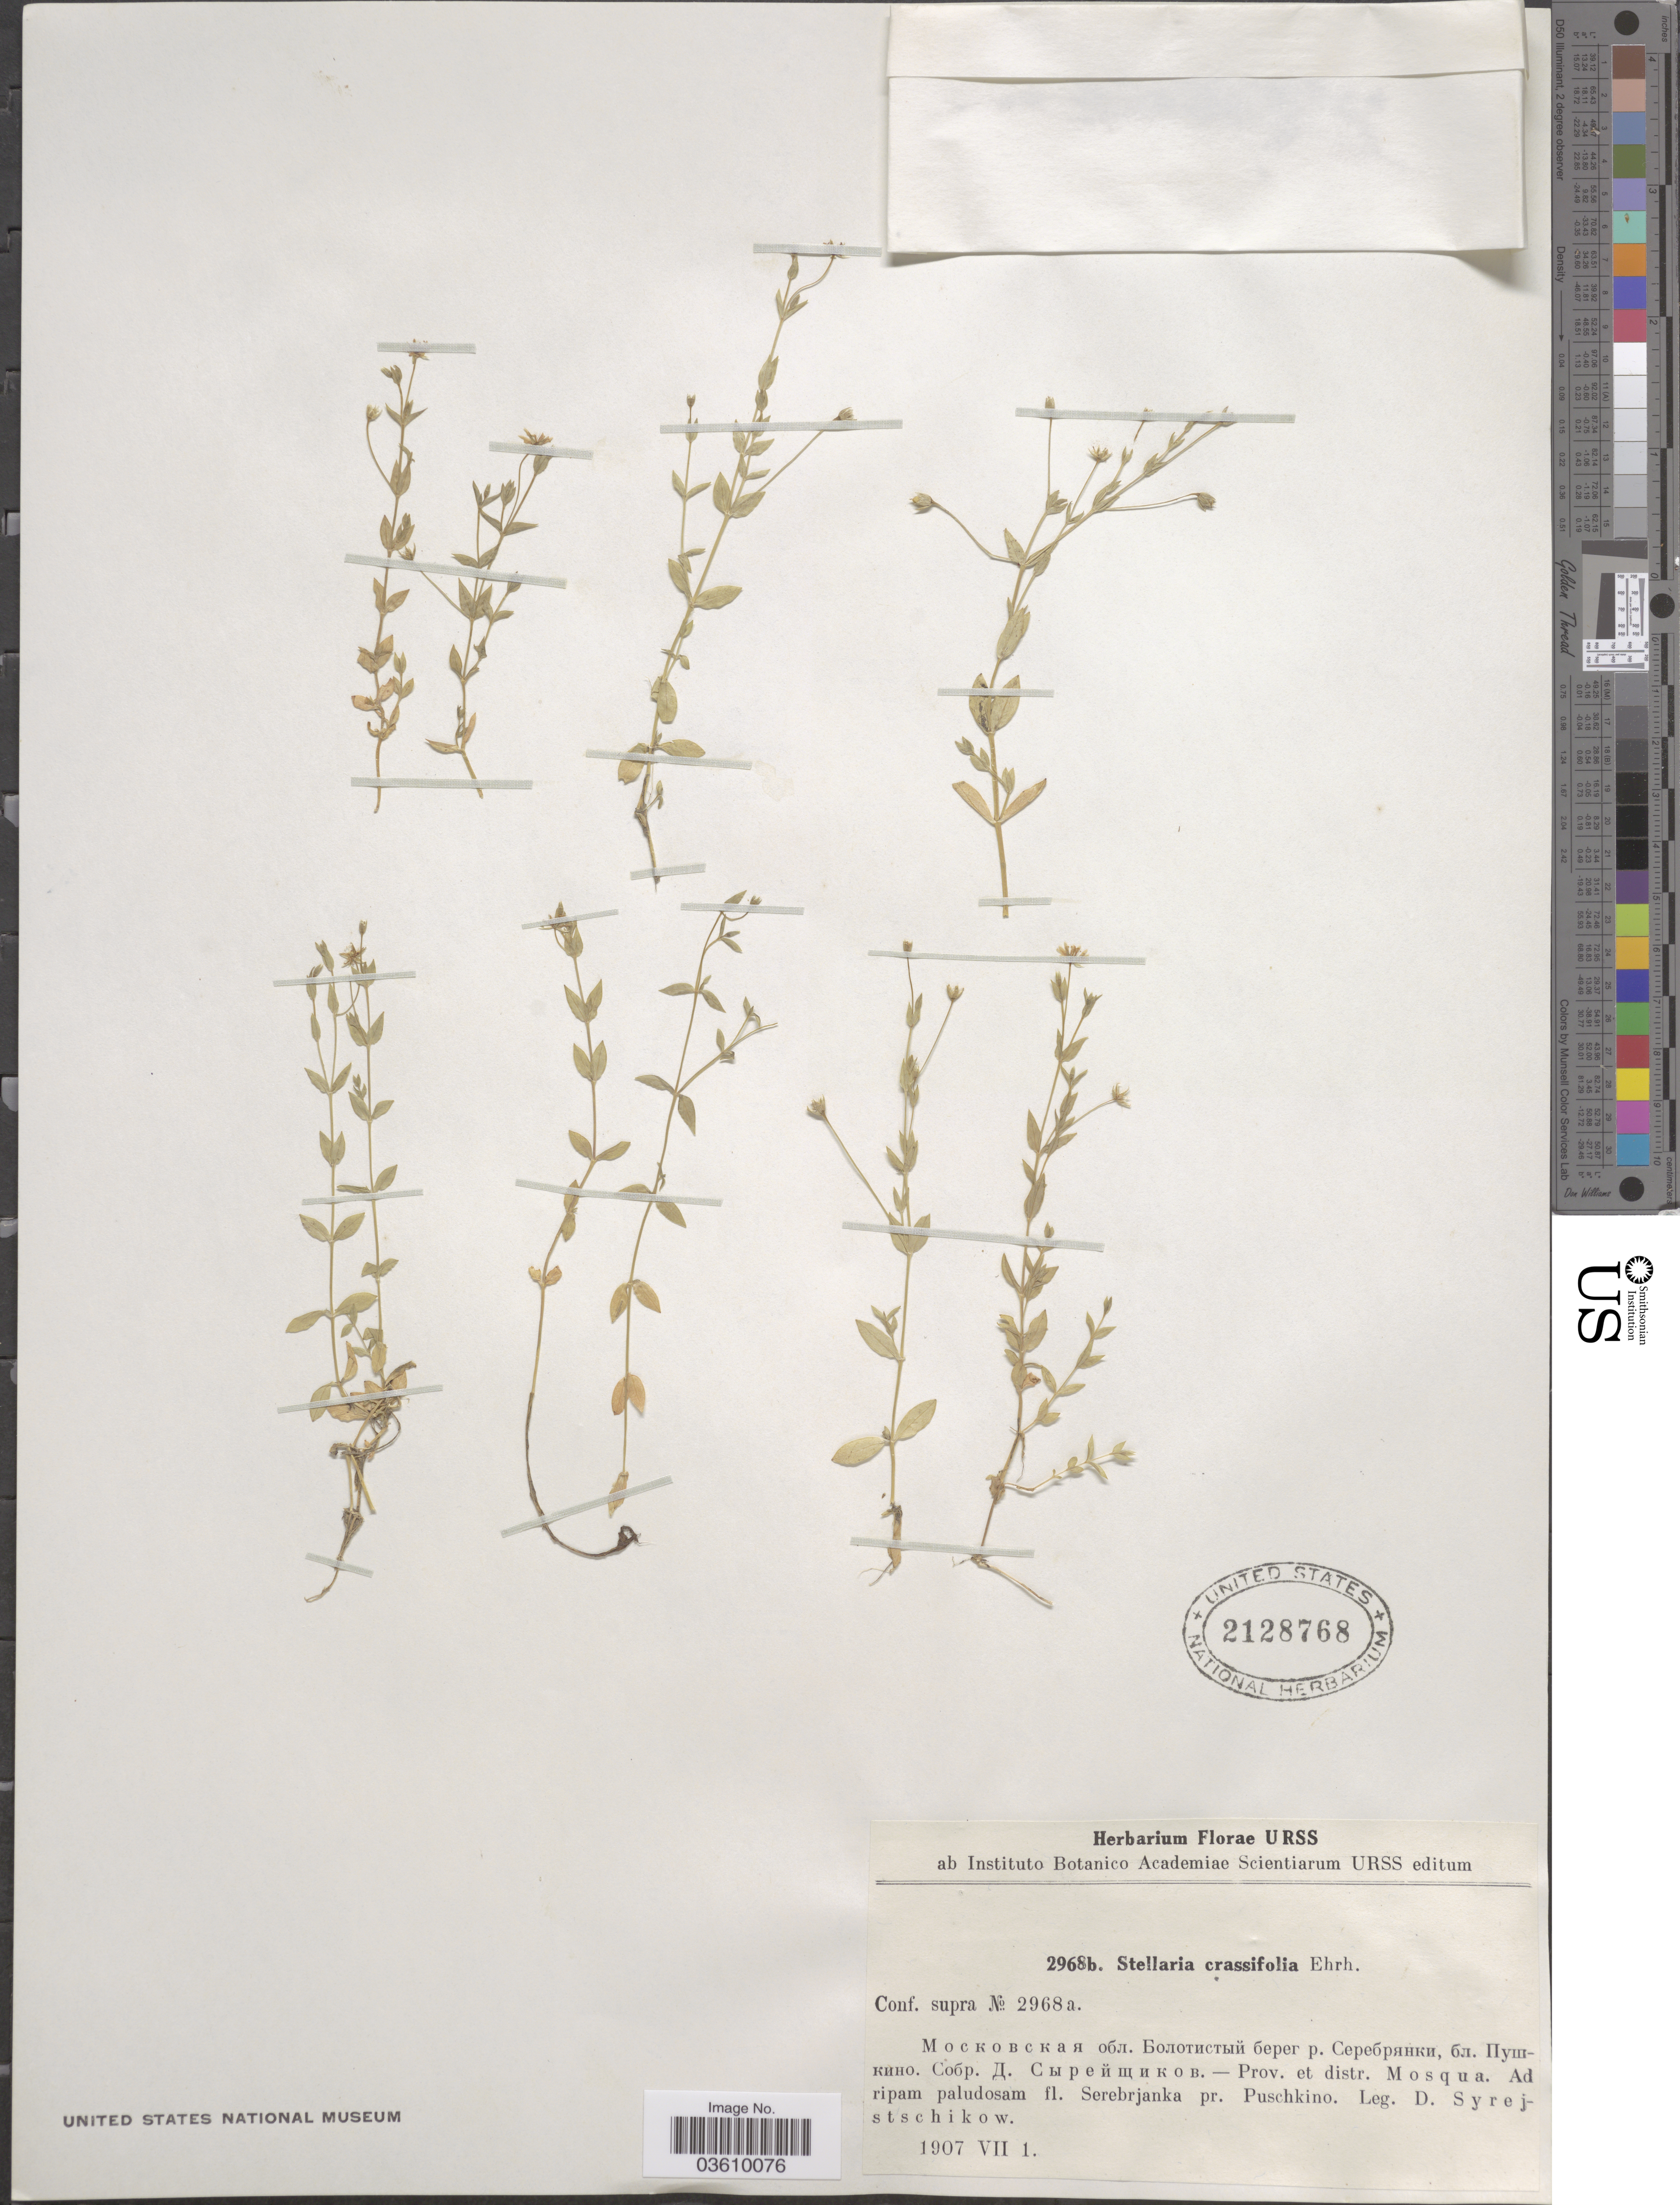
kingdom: Plantae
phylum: Tracheophyta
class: Magnoliopsida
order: Caryophyllales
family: Caryophyllaceae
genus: Stellaria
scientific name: Stellaria crassifolia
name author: Ehrh.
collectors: D. Syrejstschikow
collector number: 2968b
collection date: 1907-07-01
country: Russian Federation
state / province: Moscow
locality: Prov. et distr. Mosqua. Ad ripam paludosam fl. Serebrjanka pr. Puschkino.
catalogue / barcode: US 2128768